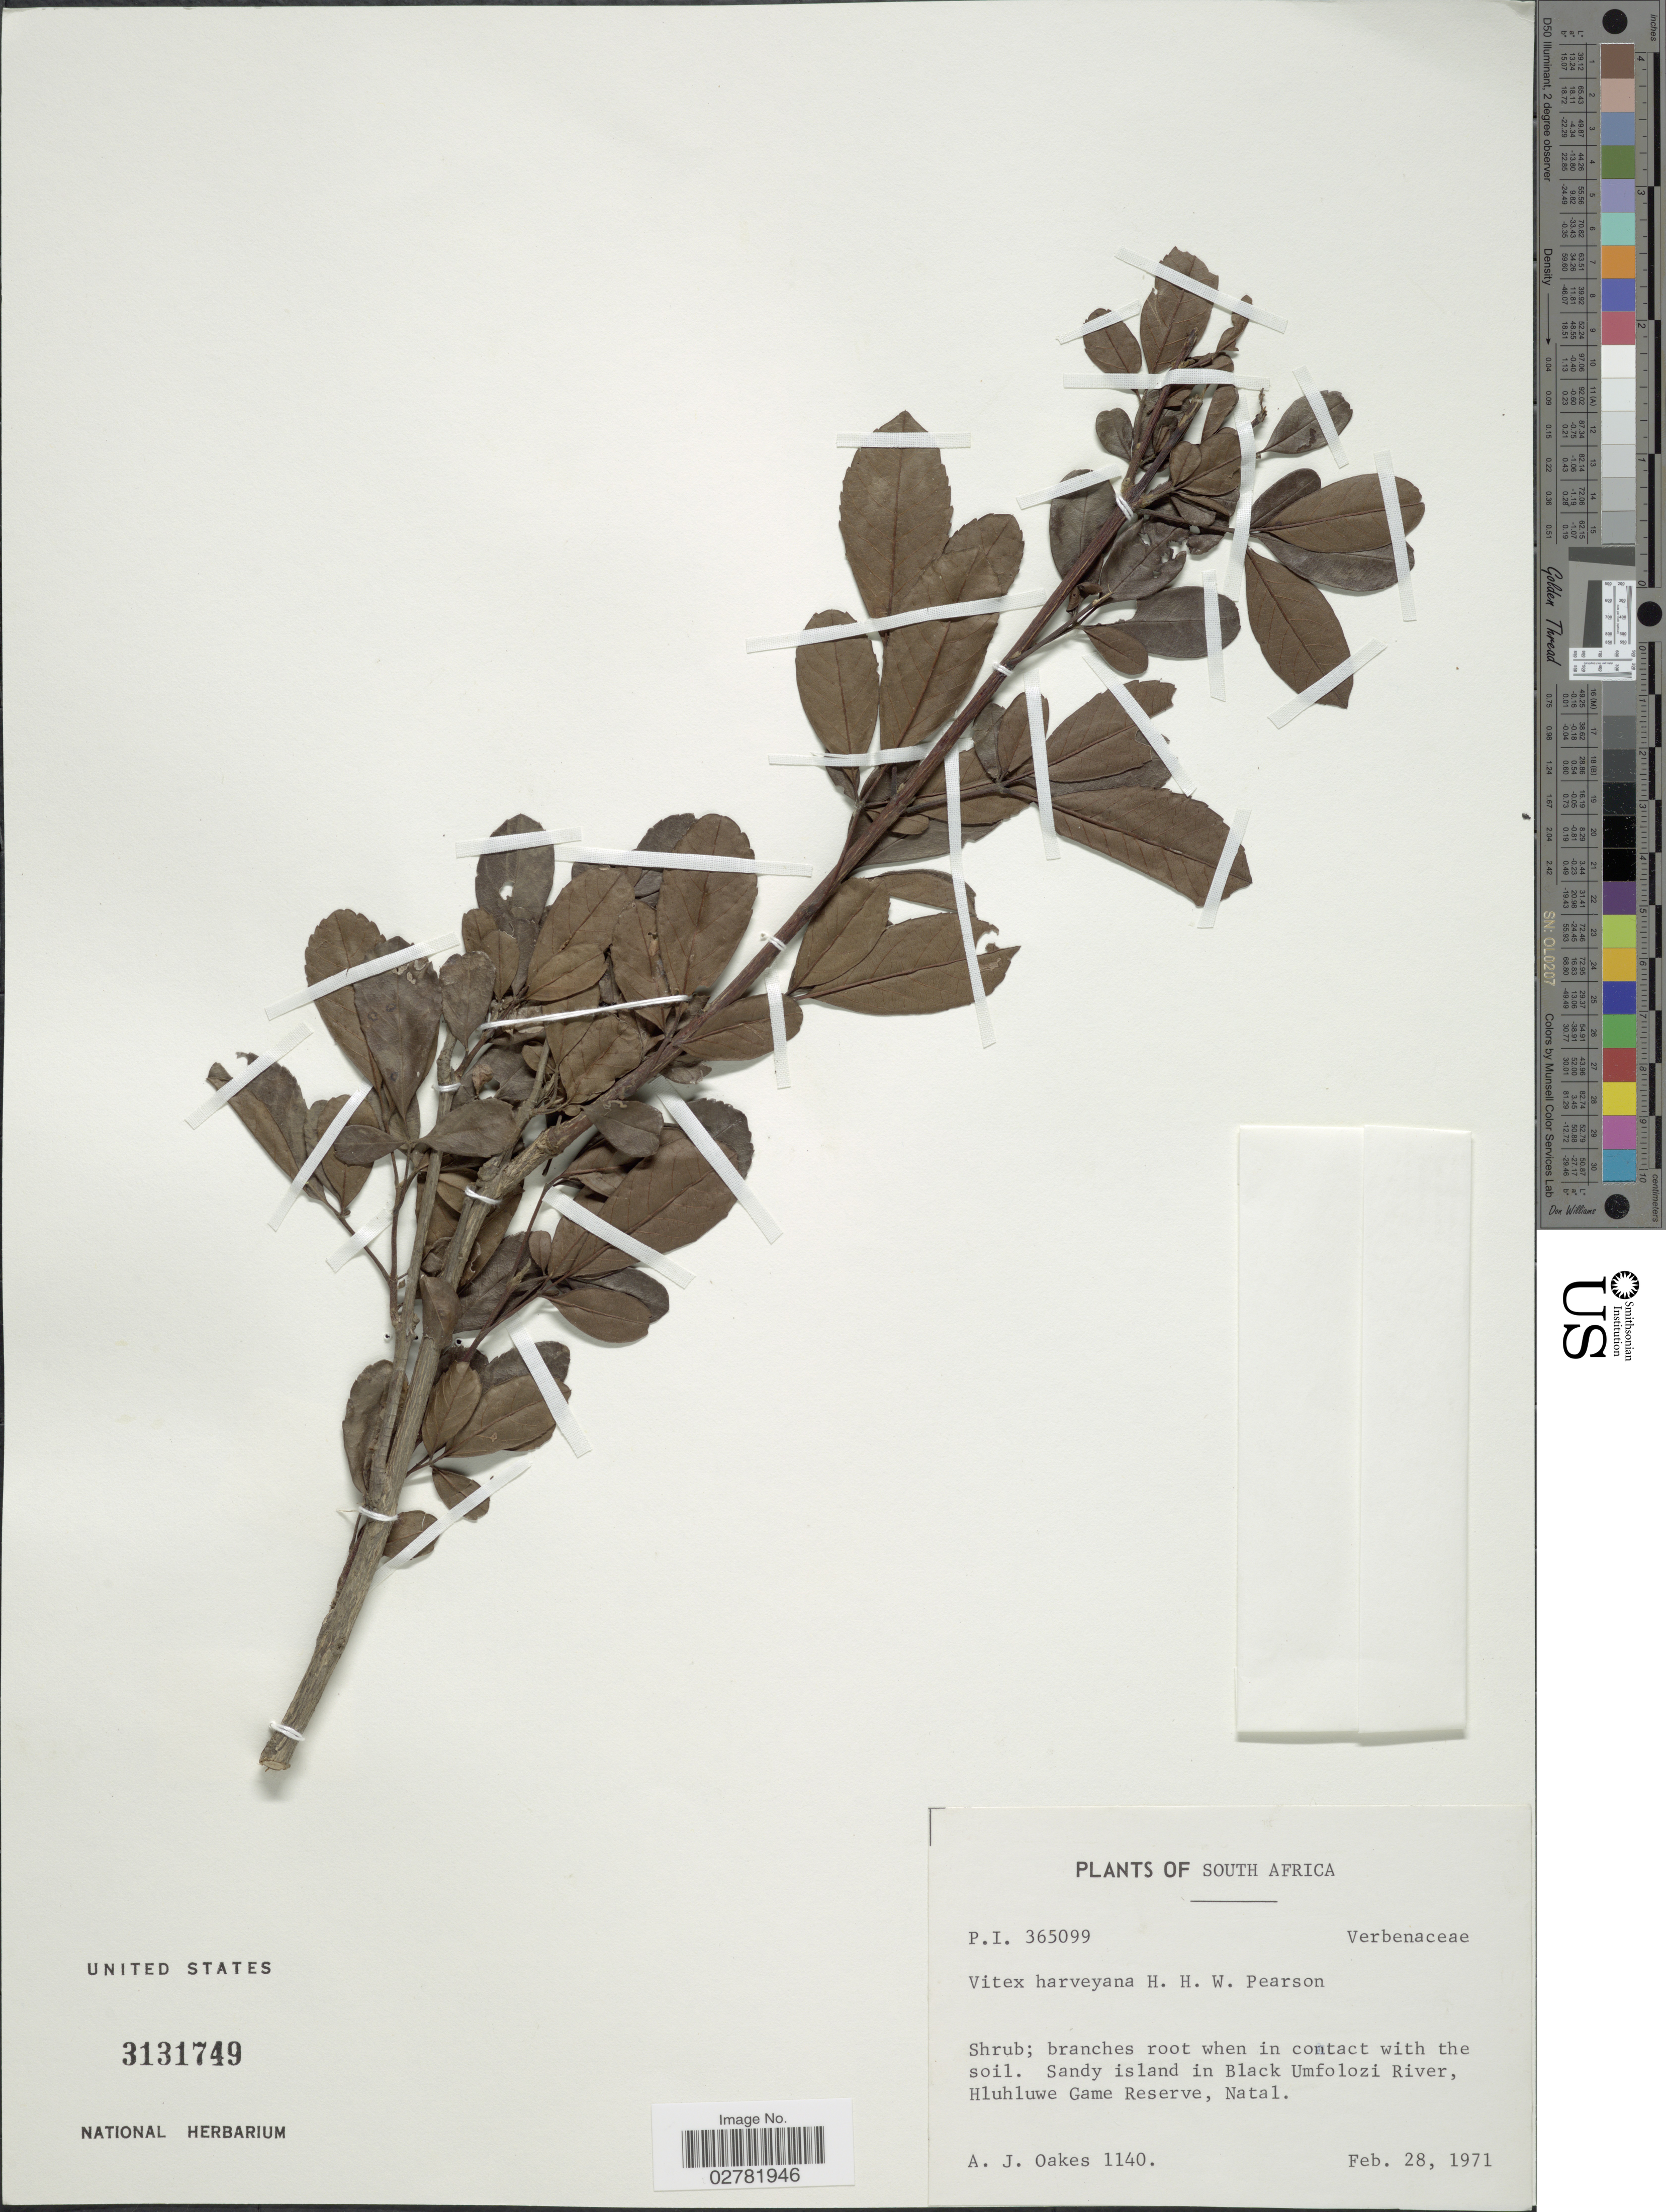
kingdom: Plantae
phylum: Tracheophyta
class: Magnoliopsida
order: Lamiales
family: Lamiaceae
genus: Vitex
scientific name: Vitex harveyana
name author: H. Pearson in Dyer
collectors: A. Oakes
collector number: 1140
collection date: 1971-02-28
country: South Africa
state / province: KwaZulu-Natal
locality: Sandy island in Black Umfolozi River, Hluhluwe Game Reserve. Natal.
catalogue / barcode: US 3131749